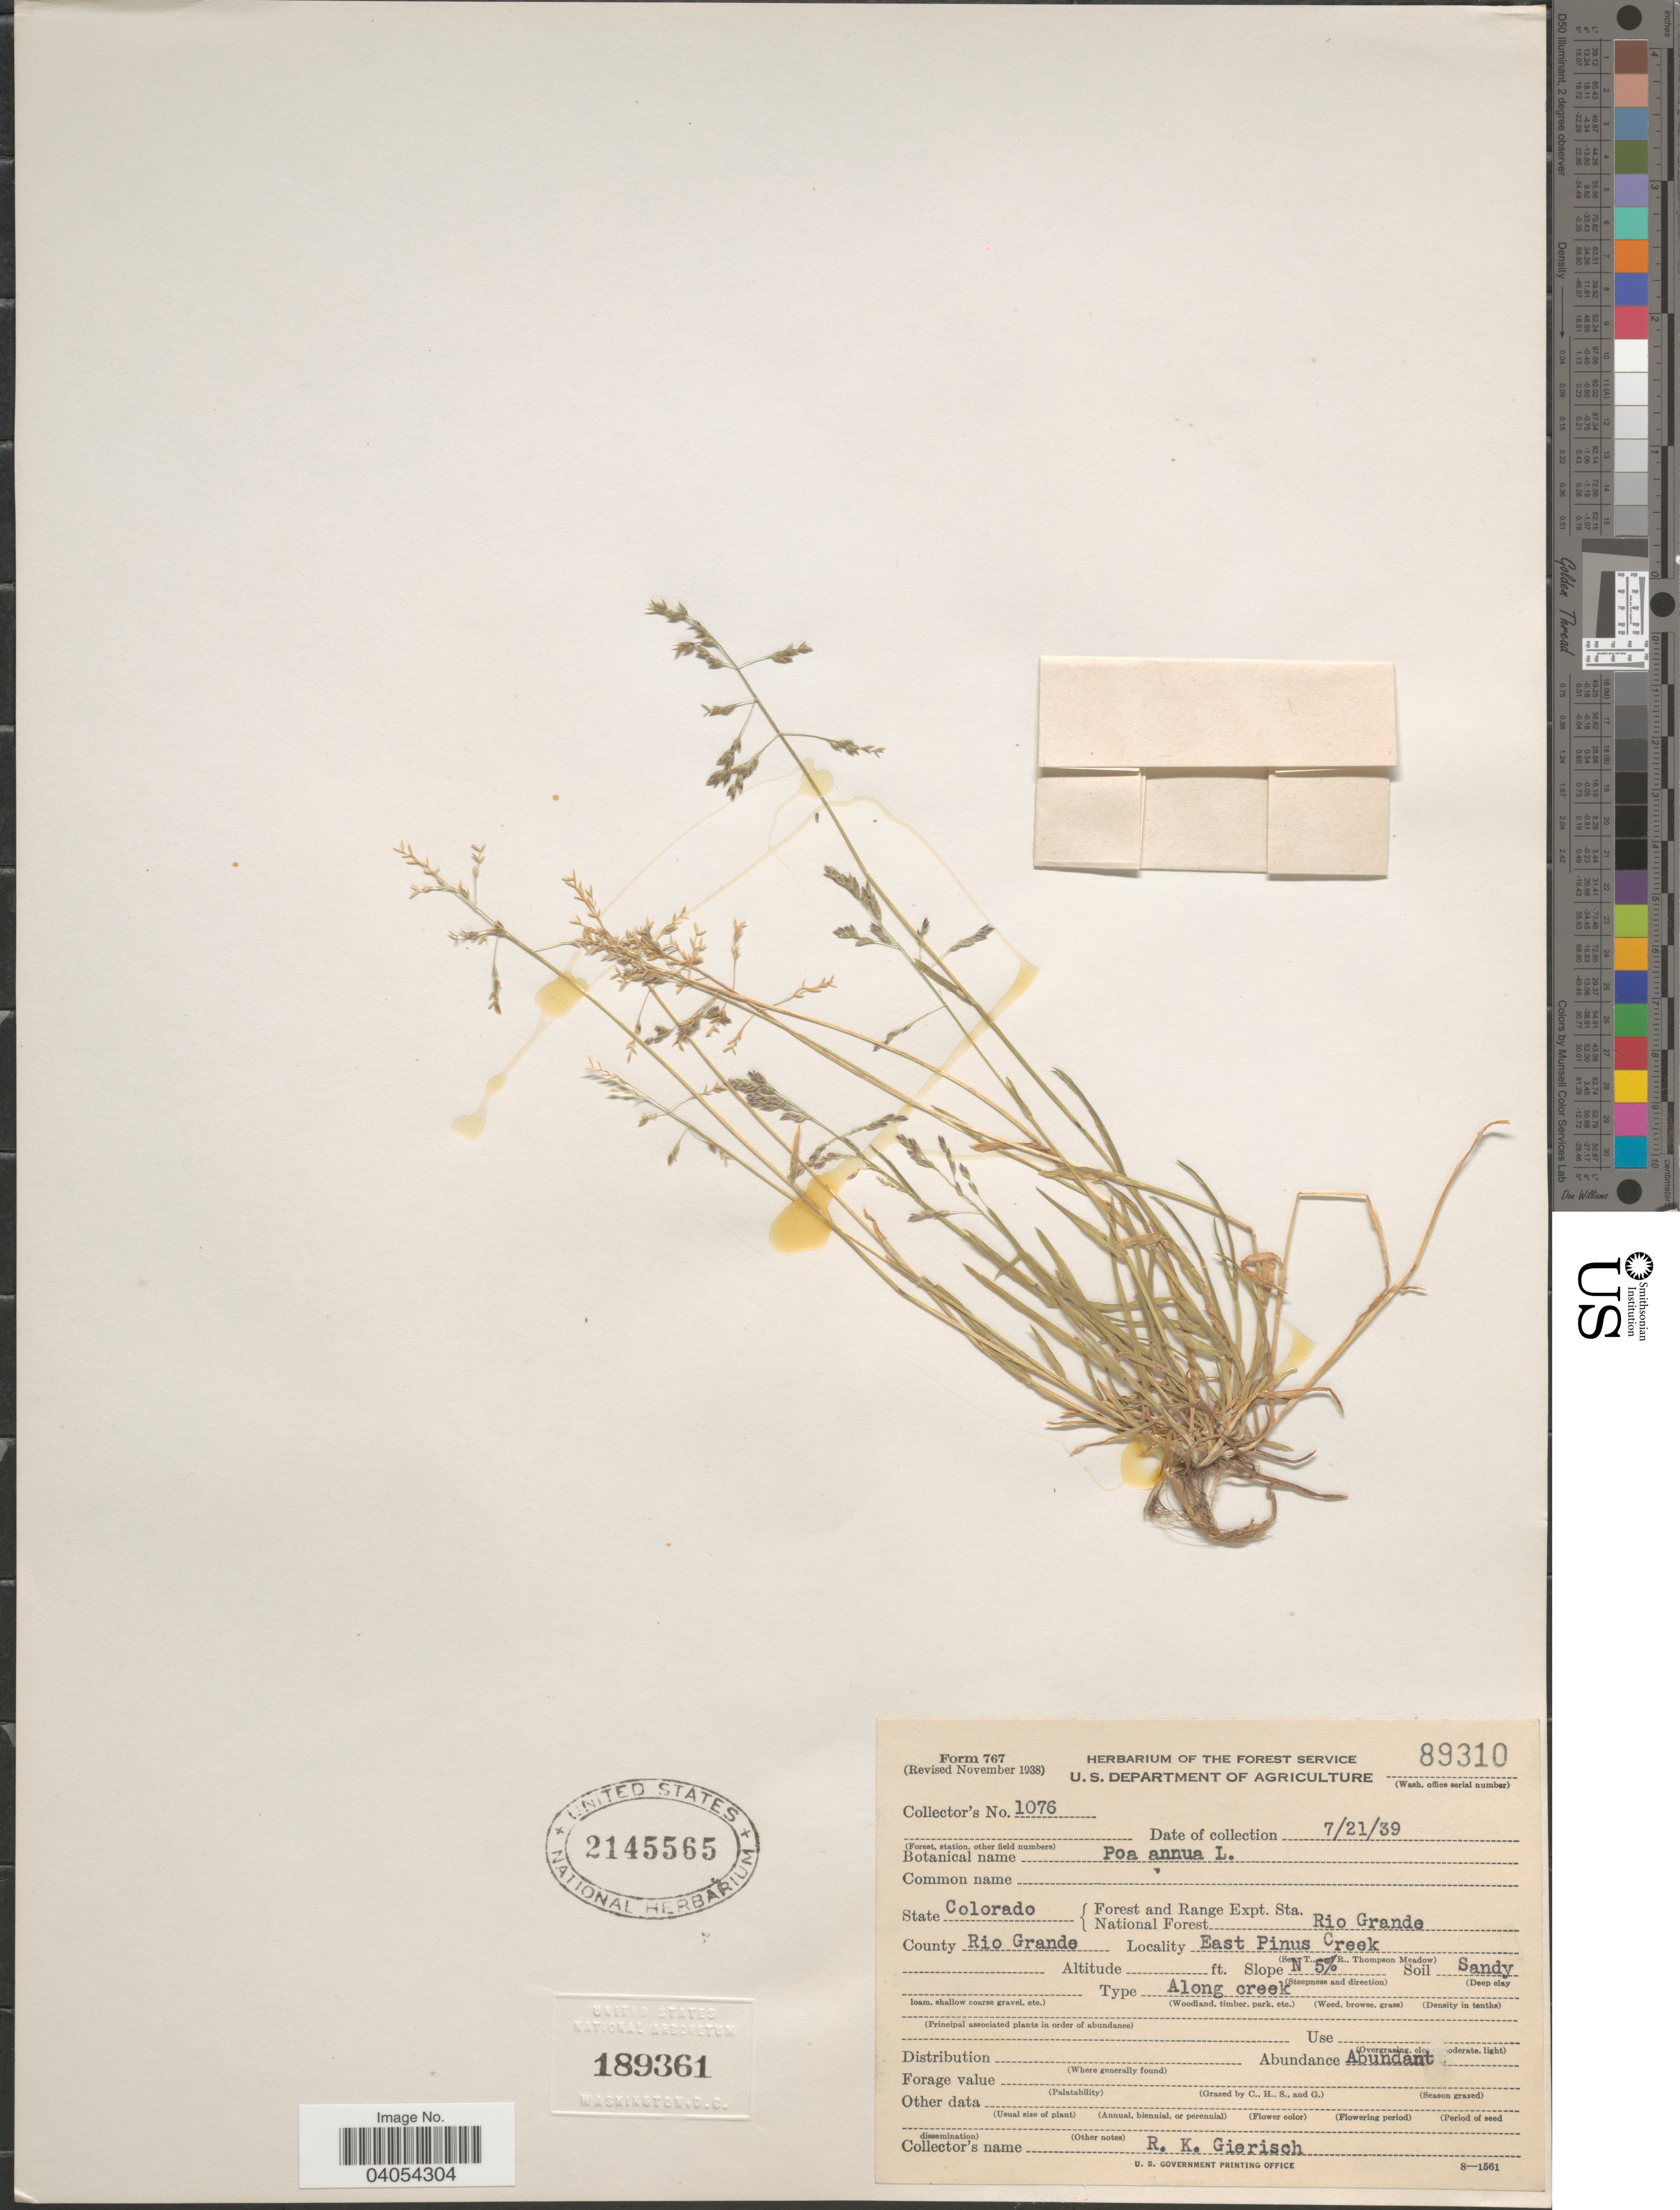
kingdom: Plantae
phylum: Tracheophyta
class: Liliopsida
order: Poales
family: Poaceae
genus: Poa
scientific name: Poa annua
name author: L.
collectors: R. Gierisch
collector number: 1076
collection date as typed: Transcribed d/m/y: 21/7/39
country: United States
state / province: Colorado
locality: Forest and Range Expt. Sta. National Forest Rio Grande. County Rio Grande. East Pinus Creek. Slope N 5%.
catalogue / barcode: US 2145565